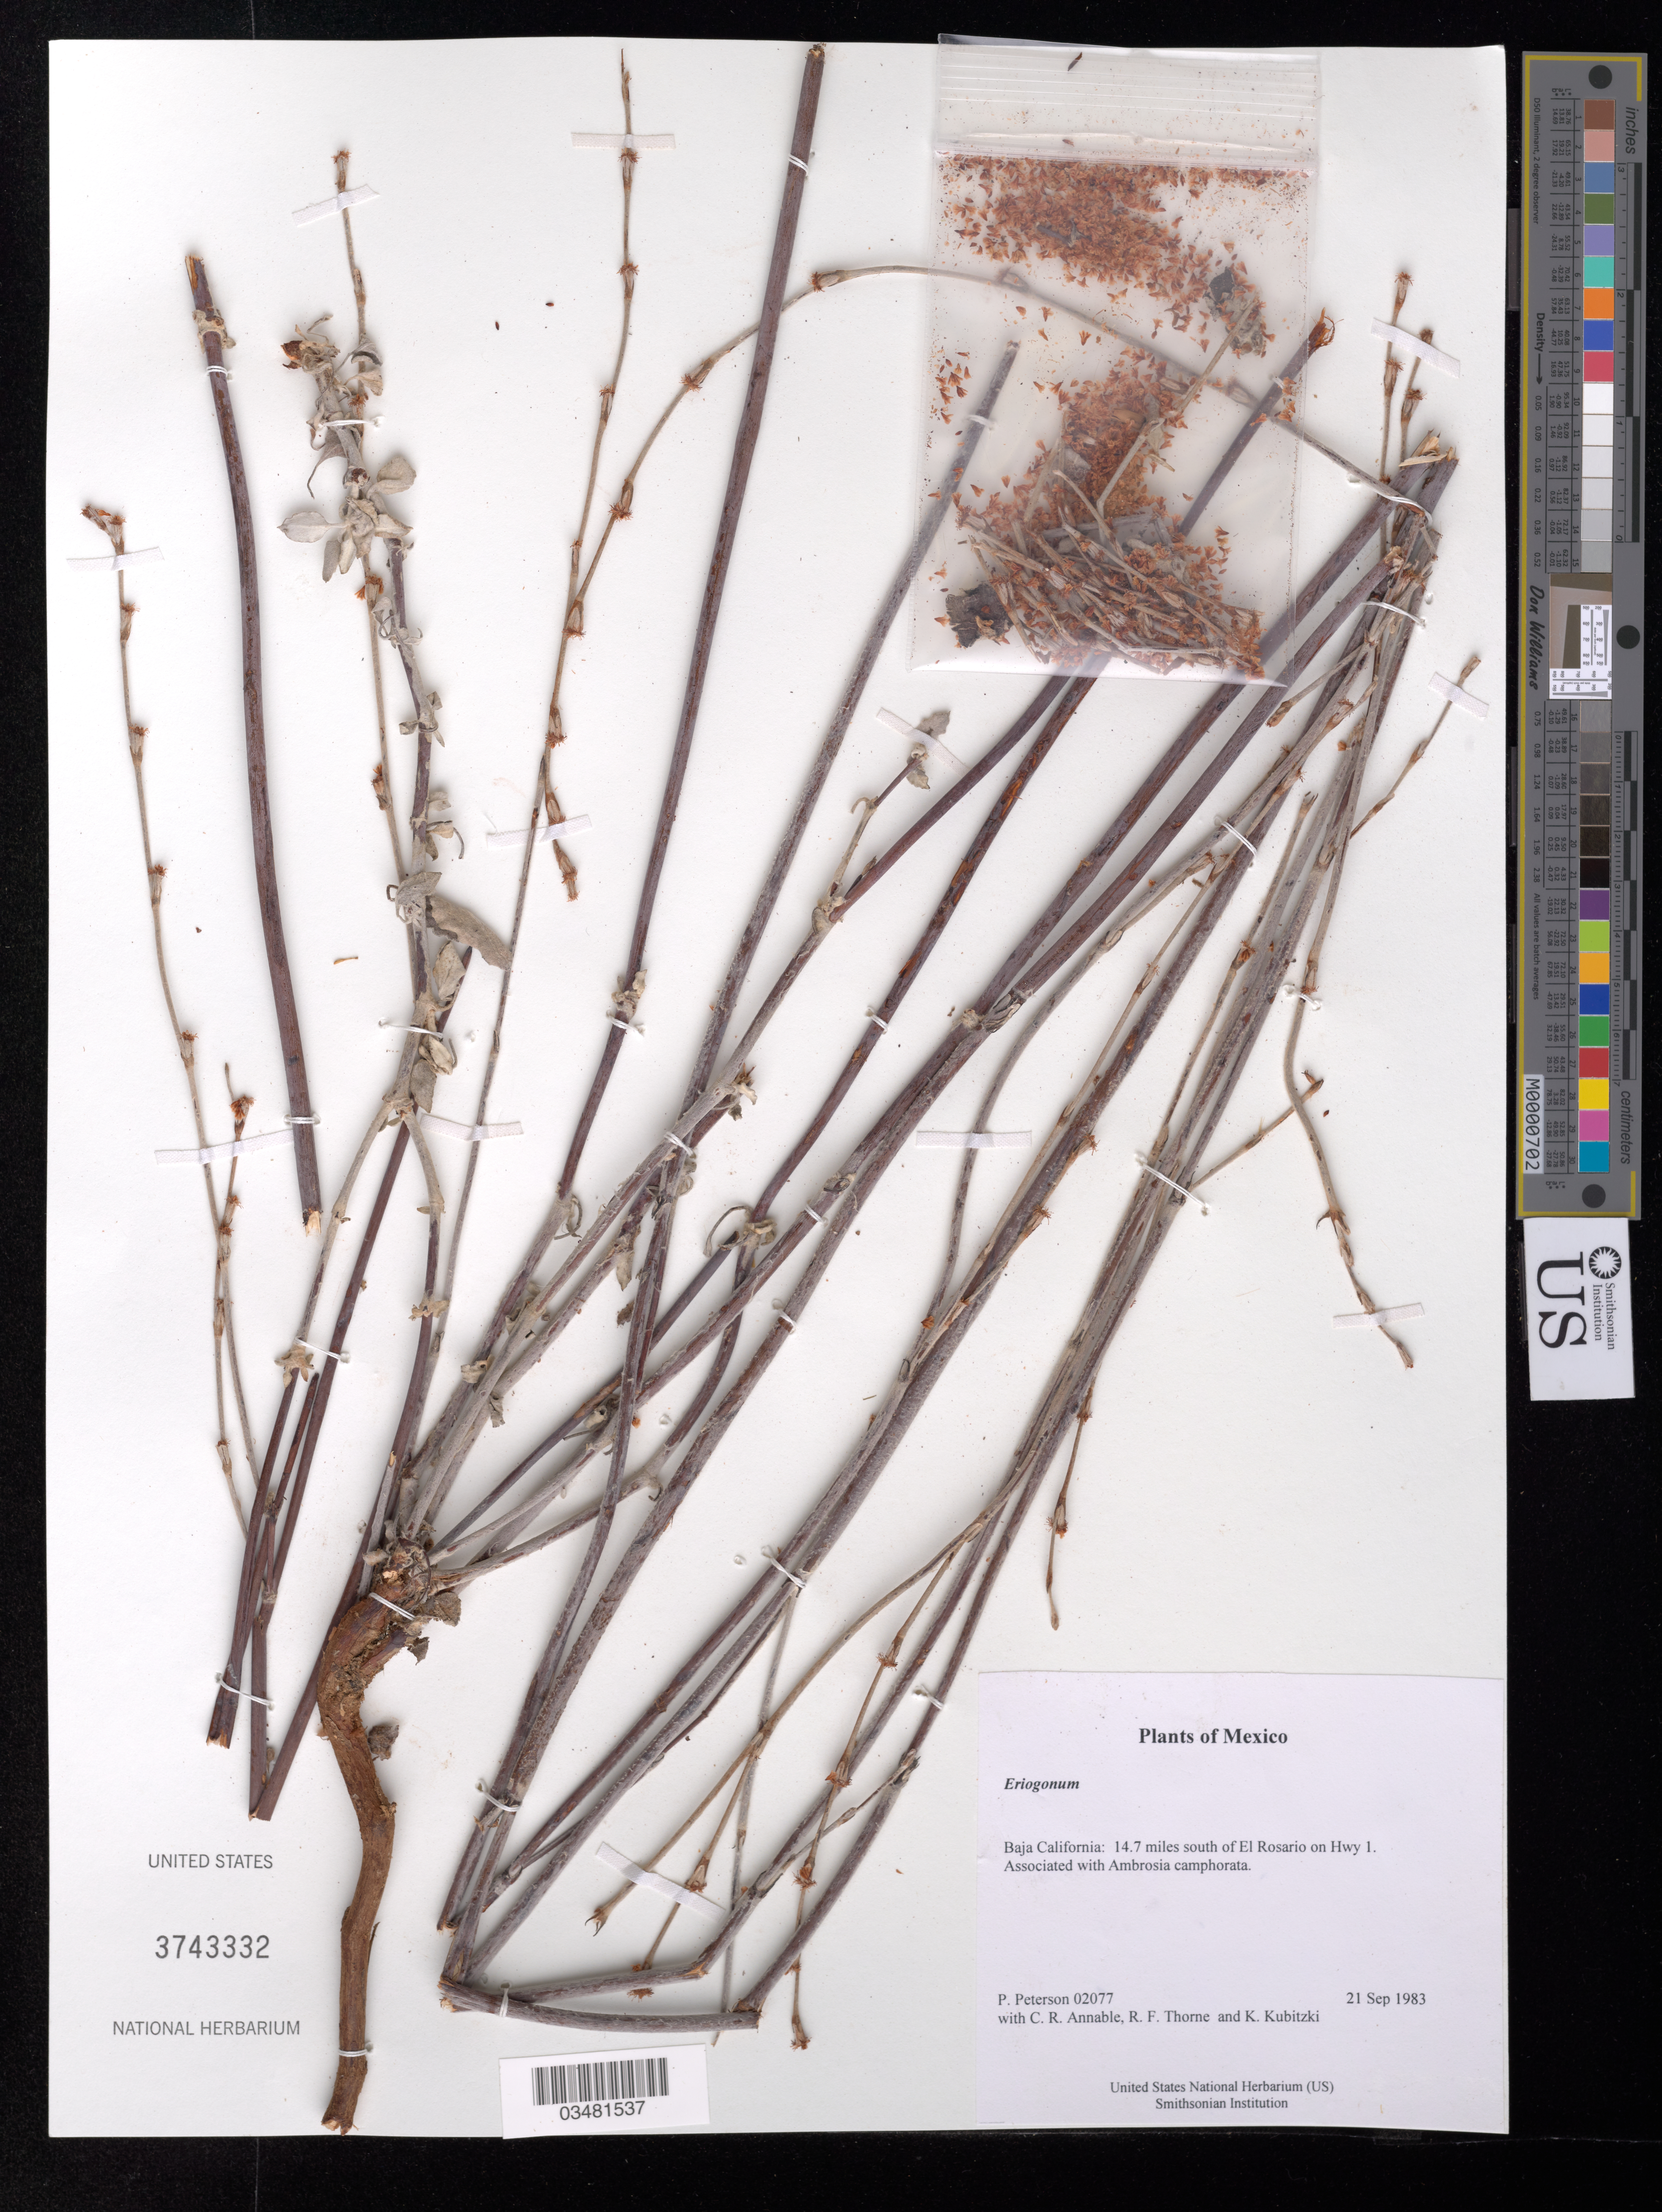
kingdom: Plantae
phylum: Tracheophyta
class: Magnoliopsida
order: Caryophyllales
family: Polygonaceae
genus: Eriogonum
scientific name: Eriogonum sp.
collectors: P. M. Peterson, C. R. Annable, R. F. Thorne & K. Kubitzki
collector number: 02077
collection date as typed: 21 Sep 1983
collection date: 1983-09-21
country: Mexico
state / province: Baja California Norte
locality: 14.7 miles south of El Rosario on Hwy 1.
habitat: Associated with Ambrosia camphorata.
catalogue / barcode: US 3743332